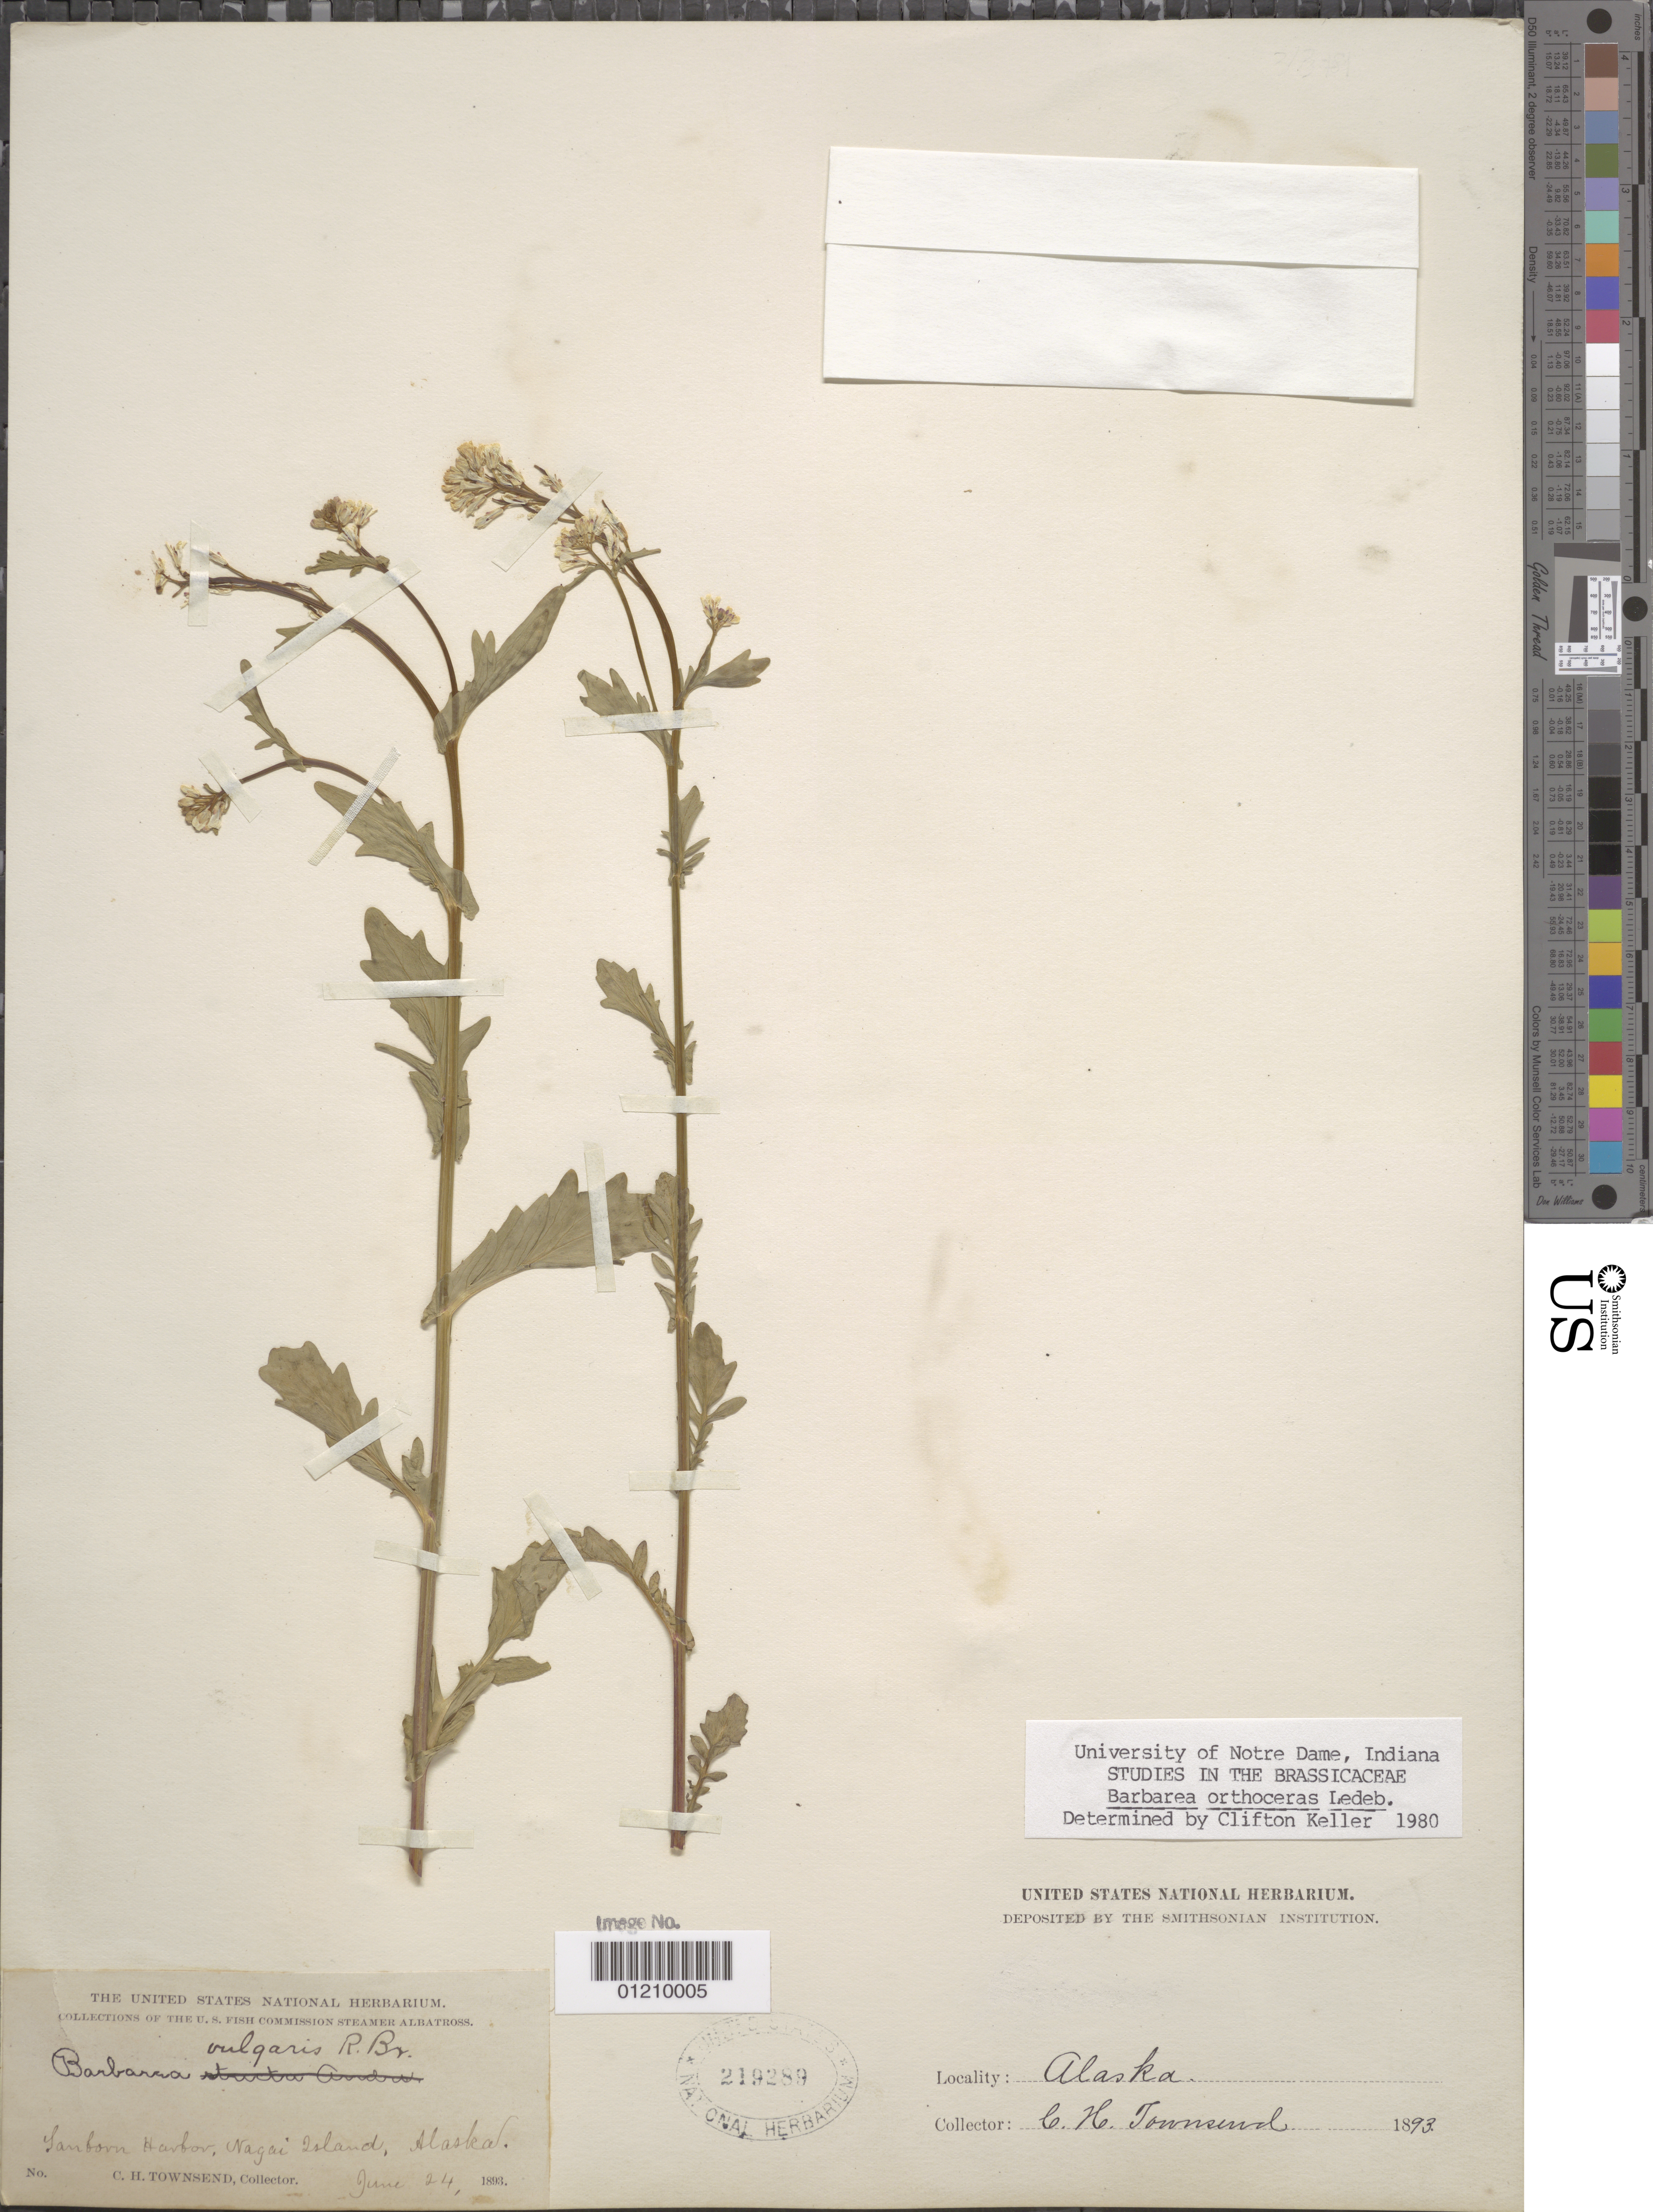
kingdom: Plantae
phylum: Tracheophyta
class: Magnoliopsida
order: Brassicales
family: Brassicaceae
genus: Barbarea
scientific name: Barbarea orthoceras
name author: Ledeb.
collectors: C. H. Townsend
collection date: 1893-06-24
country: United States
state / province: Alaska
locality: Sanborn Harbor, Nagai Island.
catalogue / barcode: US 219289